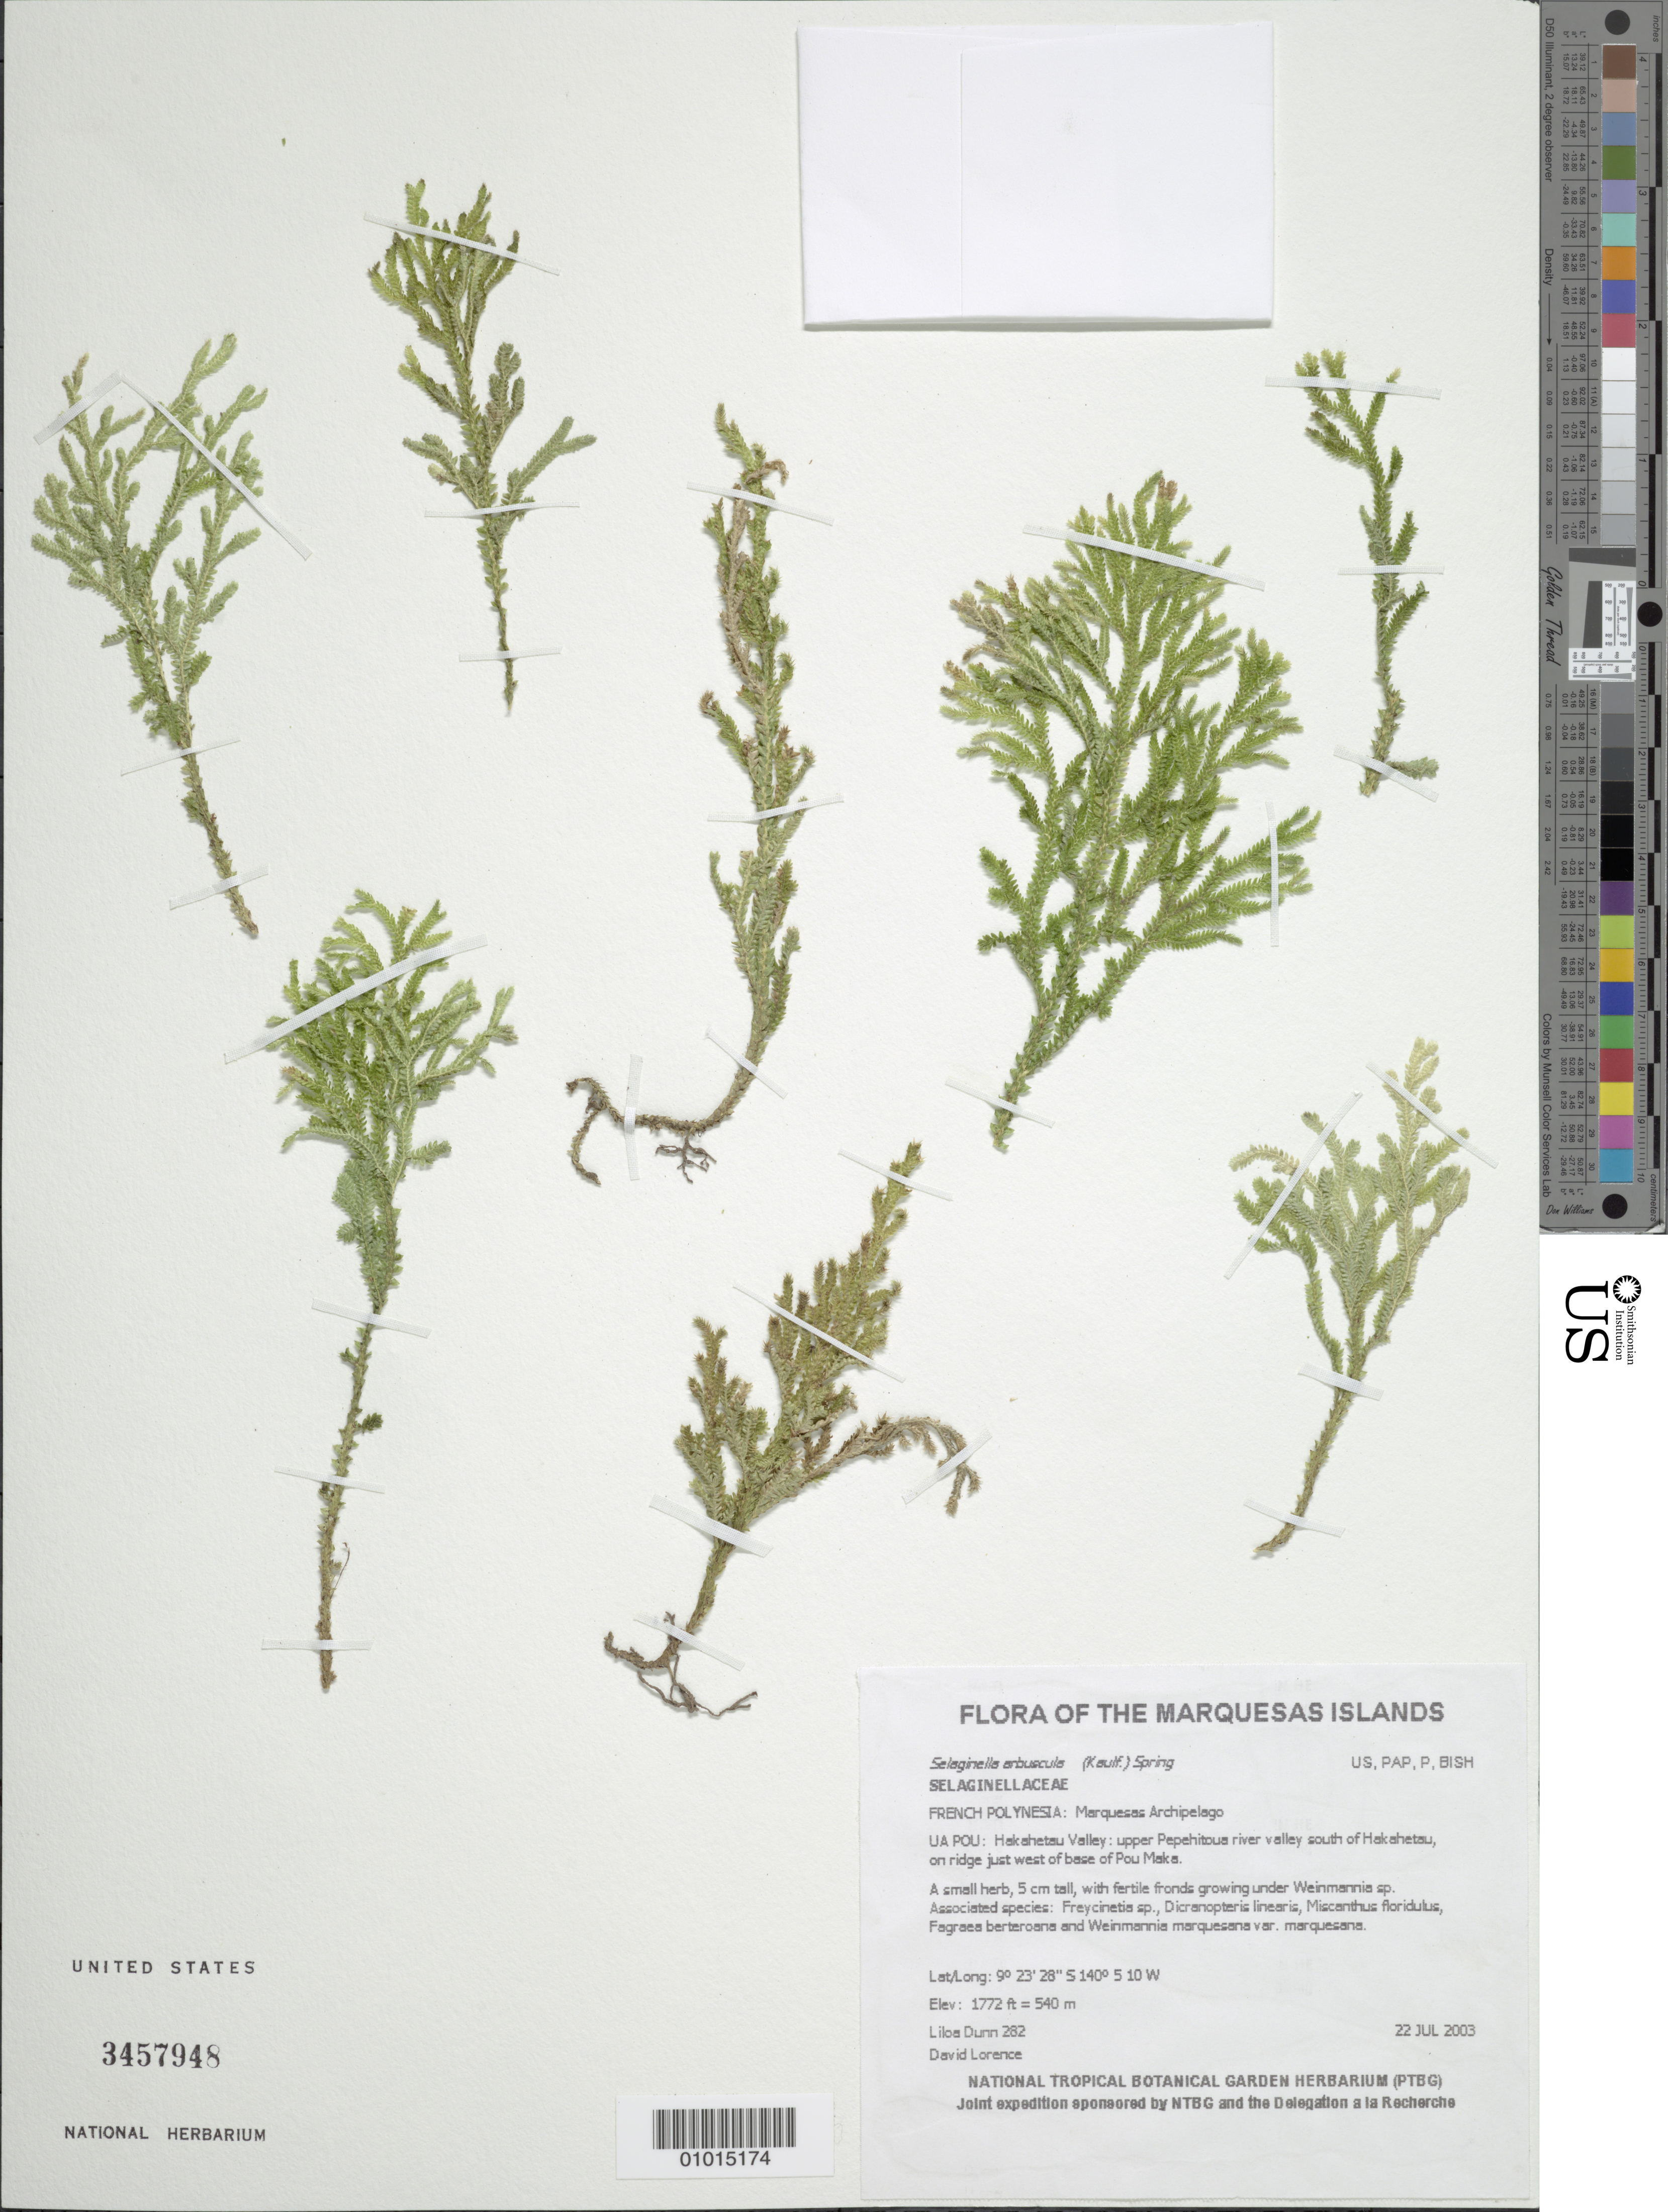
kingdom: Plantae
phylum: Tracheophyta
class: Lycopodiopsida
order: Selaginellales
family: Selaginellaceae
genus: Selaginella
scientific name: Selaginella arbuscula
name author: (Kualf.) Spring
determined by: Smith, Alan R., (UC)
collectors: L. Dunn & D. Lorence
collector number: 282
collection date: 2003-07-22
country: French Polynesia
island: Ua Pou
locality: Hakahetau Valley: on the ridge trail west of Poumaka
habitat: Growing under Weinmannia sp.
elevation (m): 540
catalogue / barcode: US 3457948